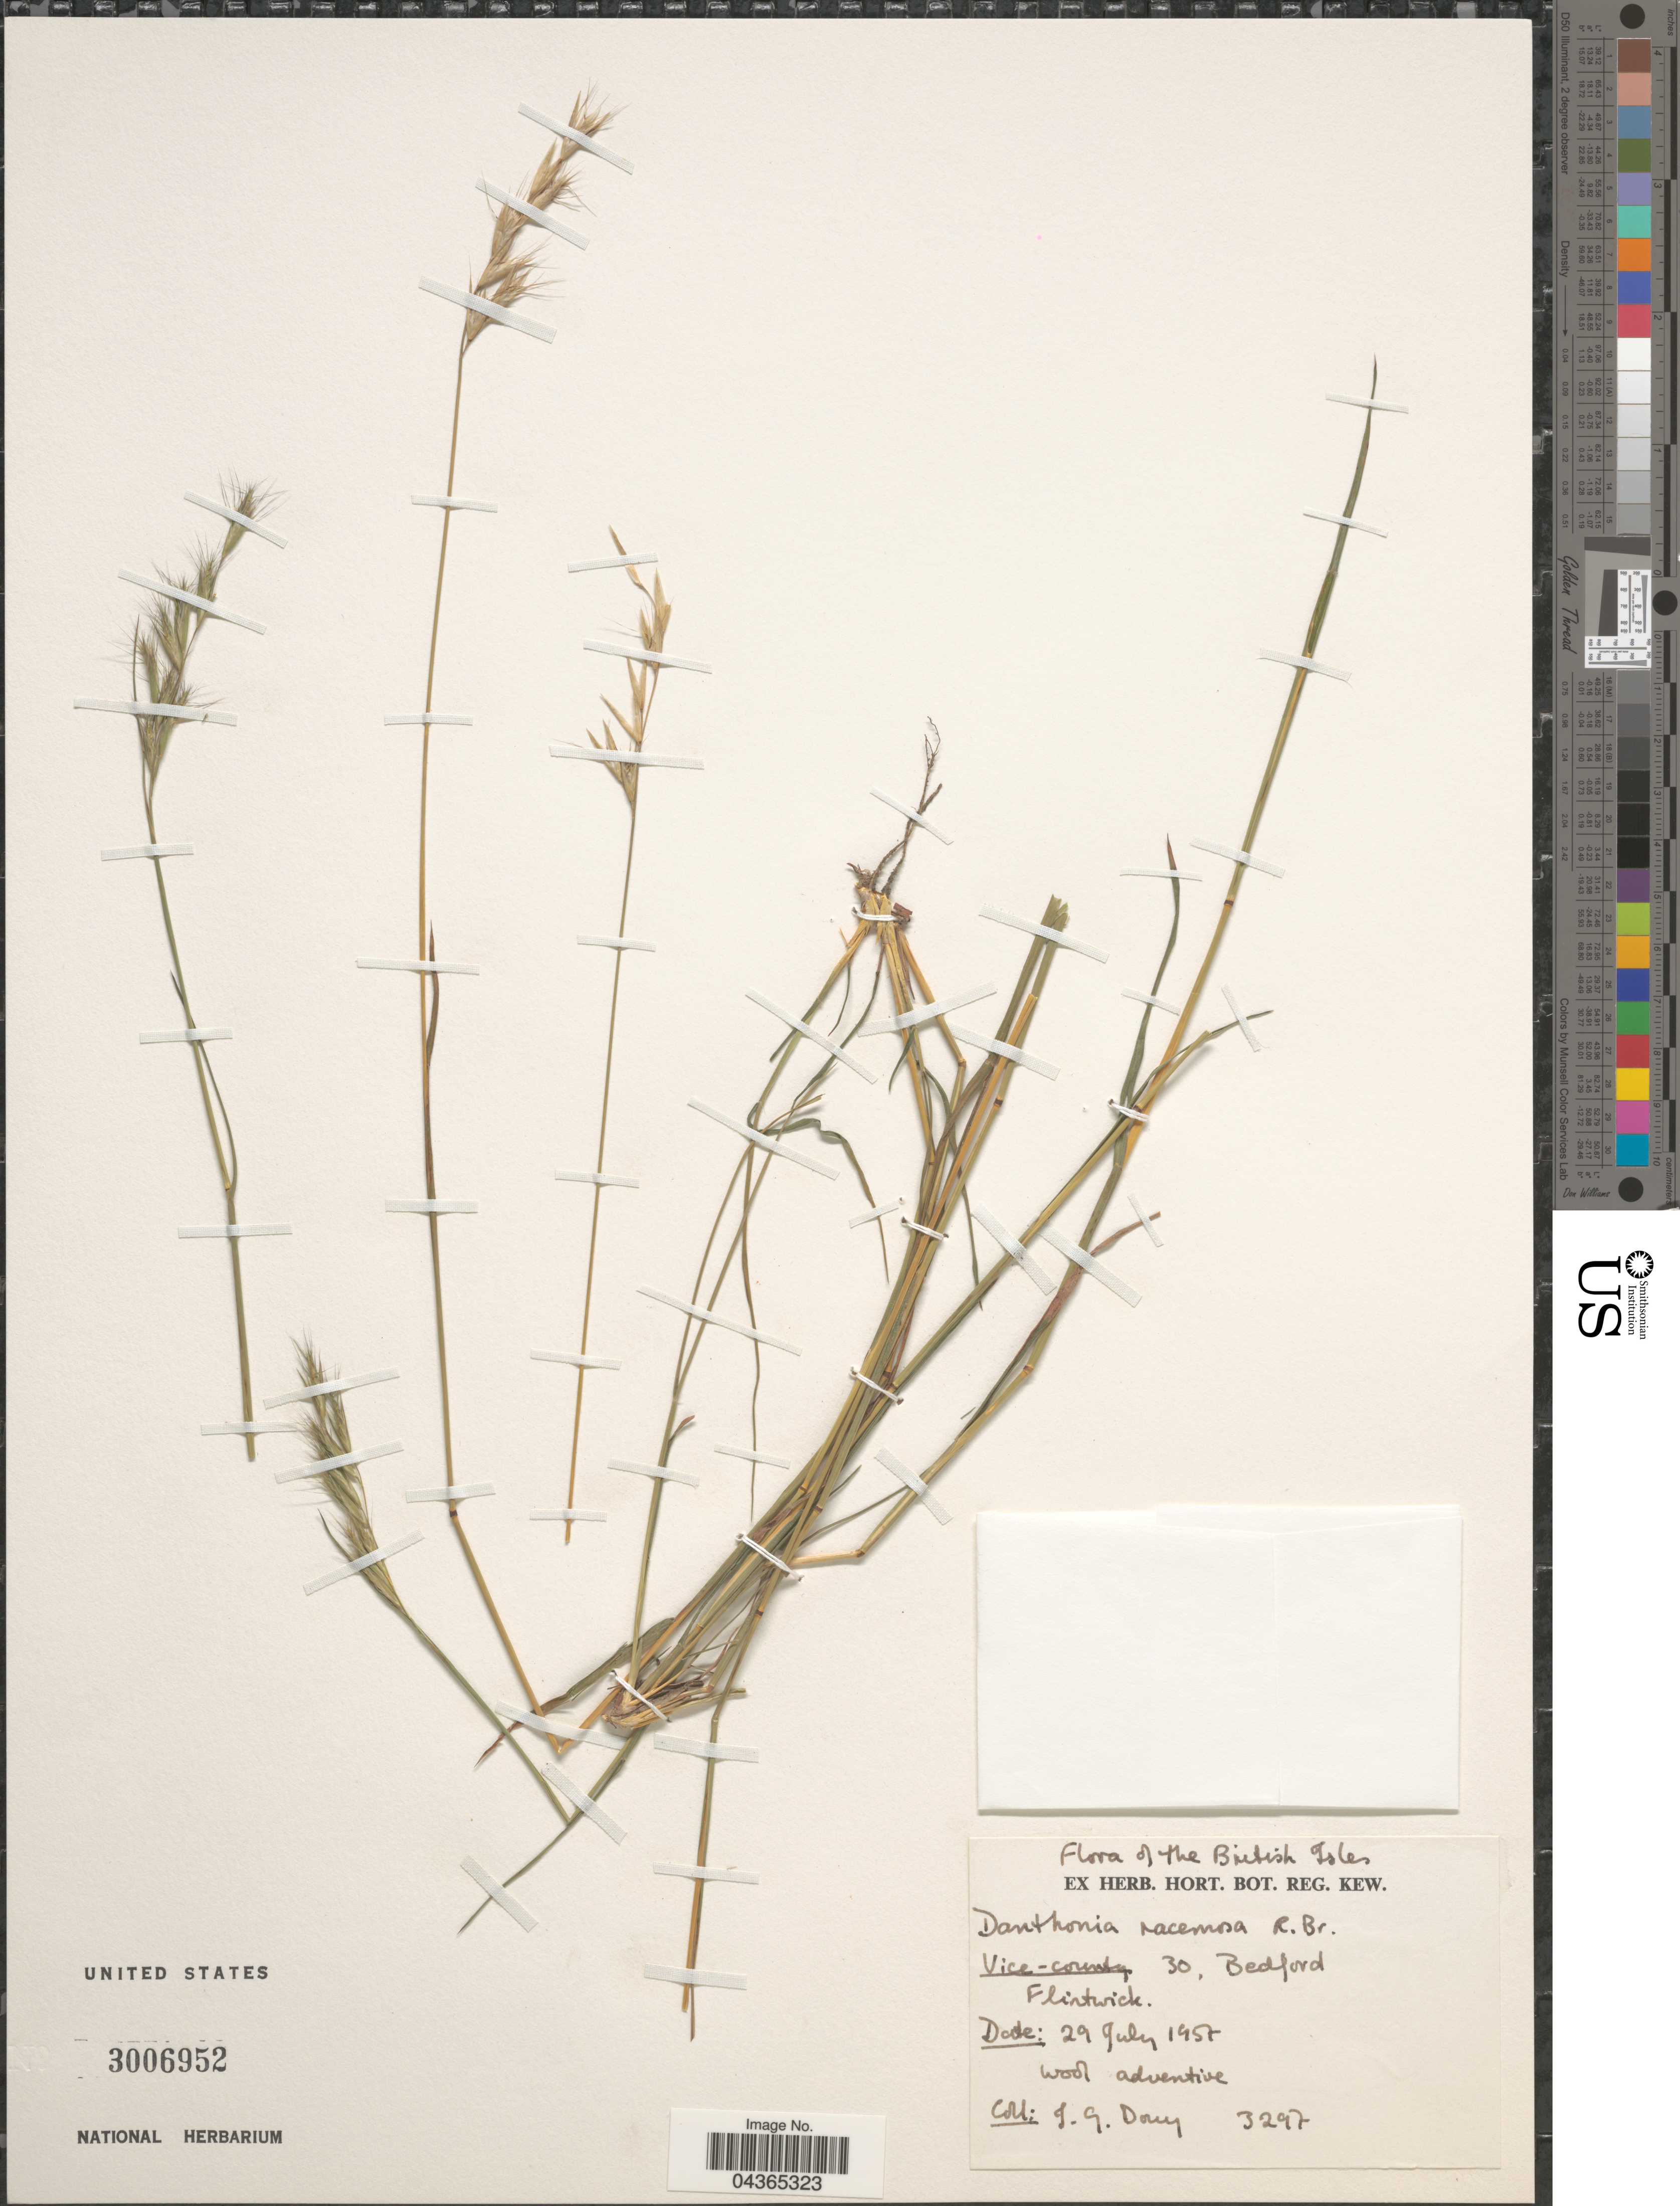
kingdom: Plantae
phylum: Tracheophyta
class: Liliopsida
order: Poales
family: Poaceae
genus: Rytidosperma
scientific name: Rytidosperma racemosum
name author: (R. Br.) Connor & Edgar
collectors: J. Davy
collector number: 3297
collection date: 1957-07-29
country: United Kingdom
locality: British Isles. Vice-county 30, Bedford Flintwick.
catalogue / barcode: US 3006952